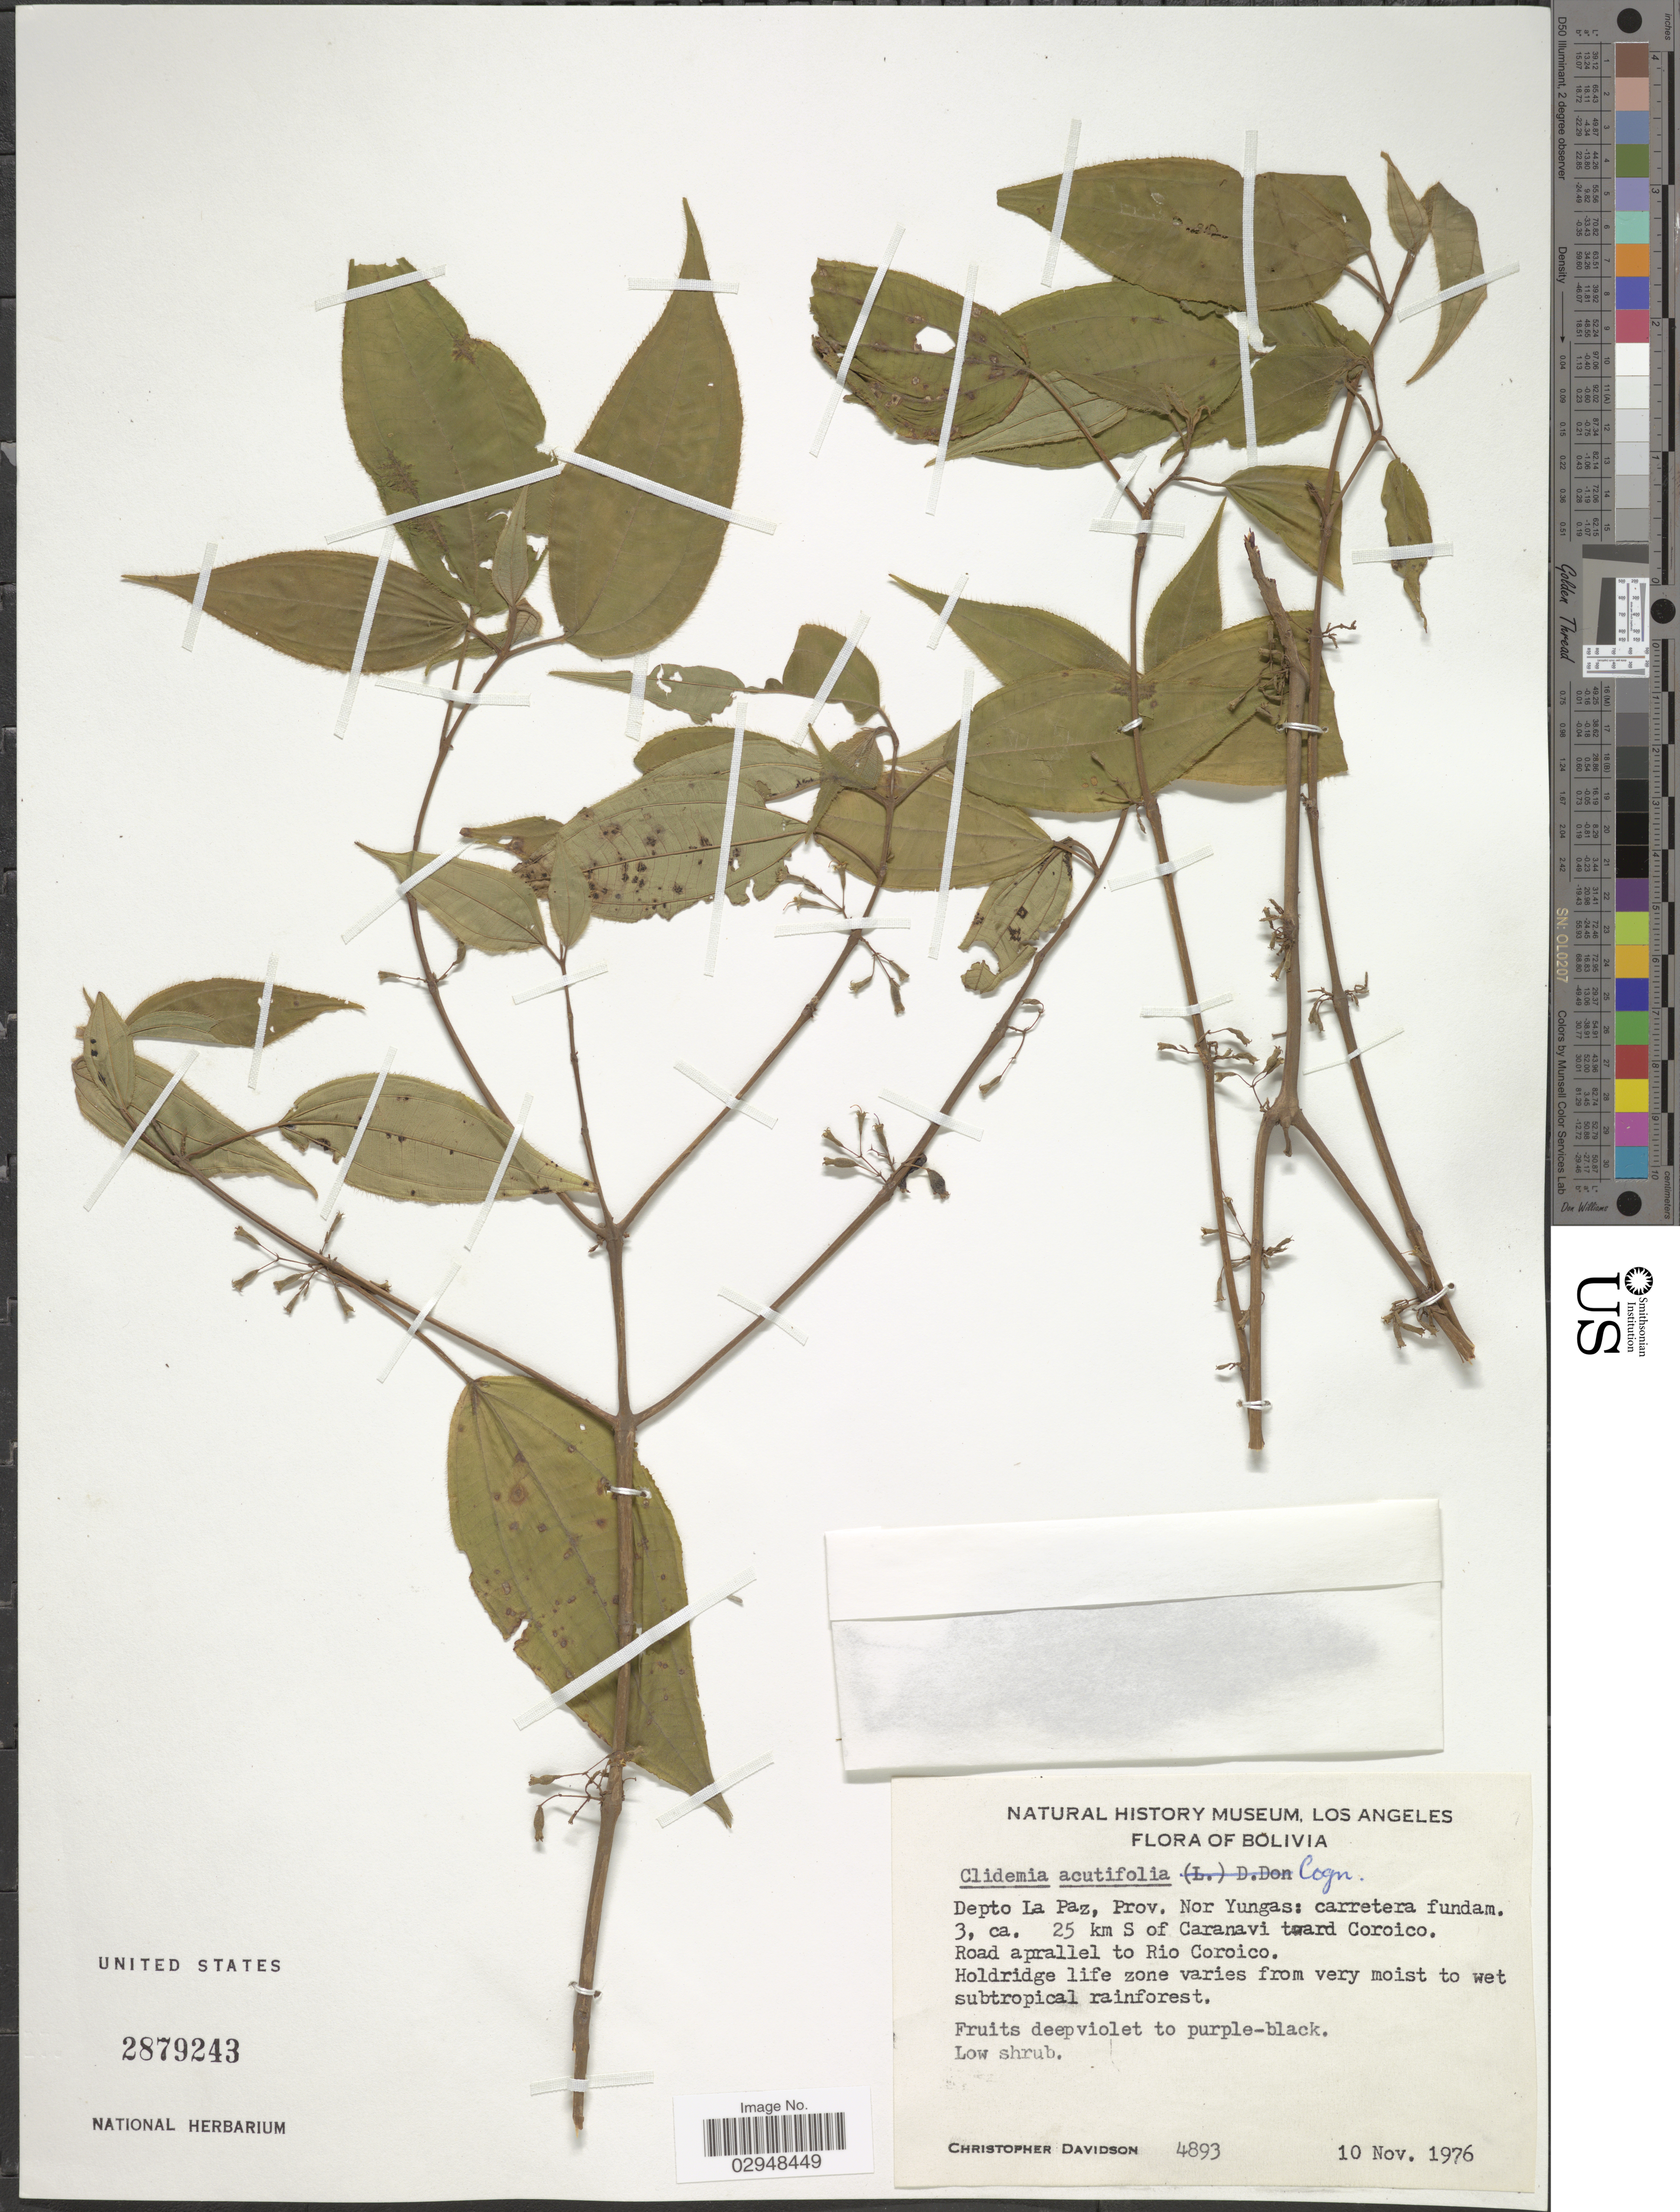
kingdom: Plantae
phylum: Tracheophyta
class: Magnoliopsida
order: Myrtales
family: Melastomataceae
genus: Clidemia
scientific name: Clidemia acutifolia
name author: Cogn.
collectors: C. Davidson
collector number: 4893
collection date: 1976-11-10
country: Bolivia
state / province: La Paz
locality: Depto La Paz, Prov. Nor Yungas, carretera fundam 3, ca. 25 kim S of Caranavi toward Coroico, Road aprallel to Rio Coroico.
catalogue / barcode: US 2879243